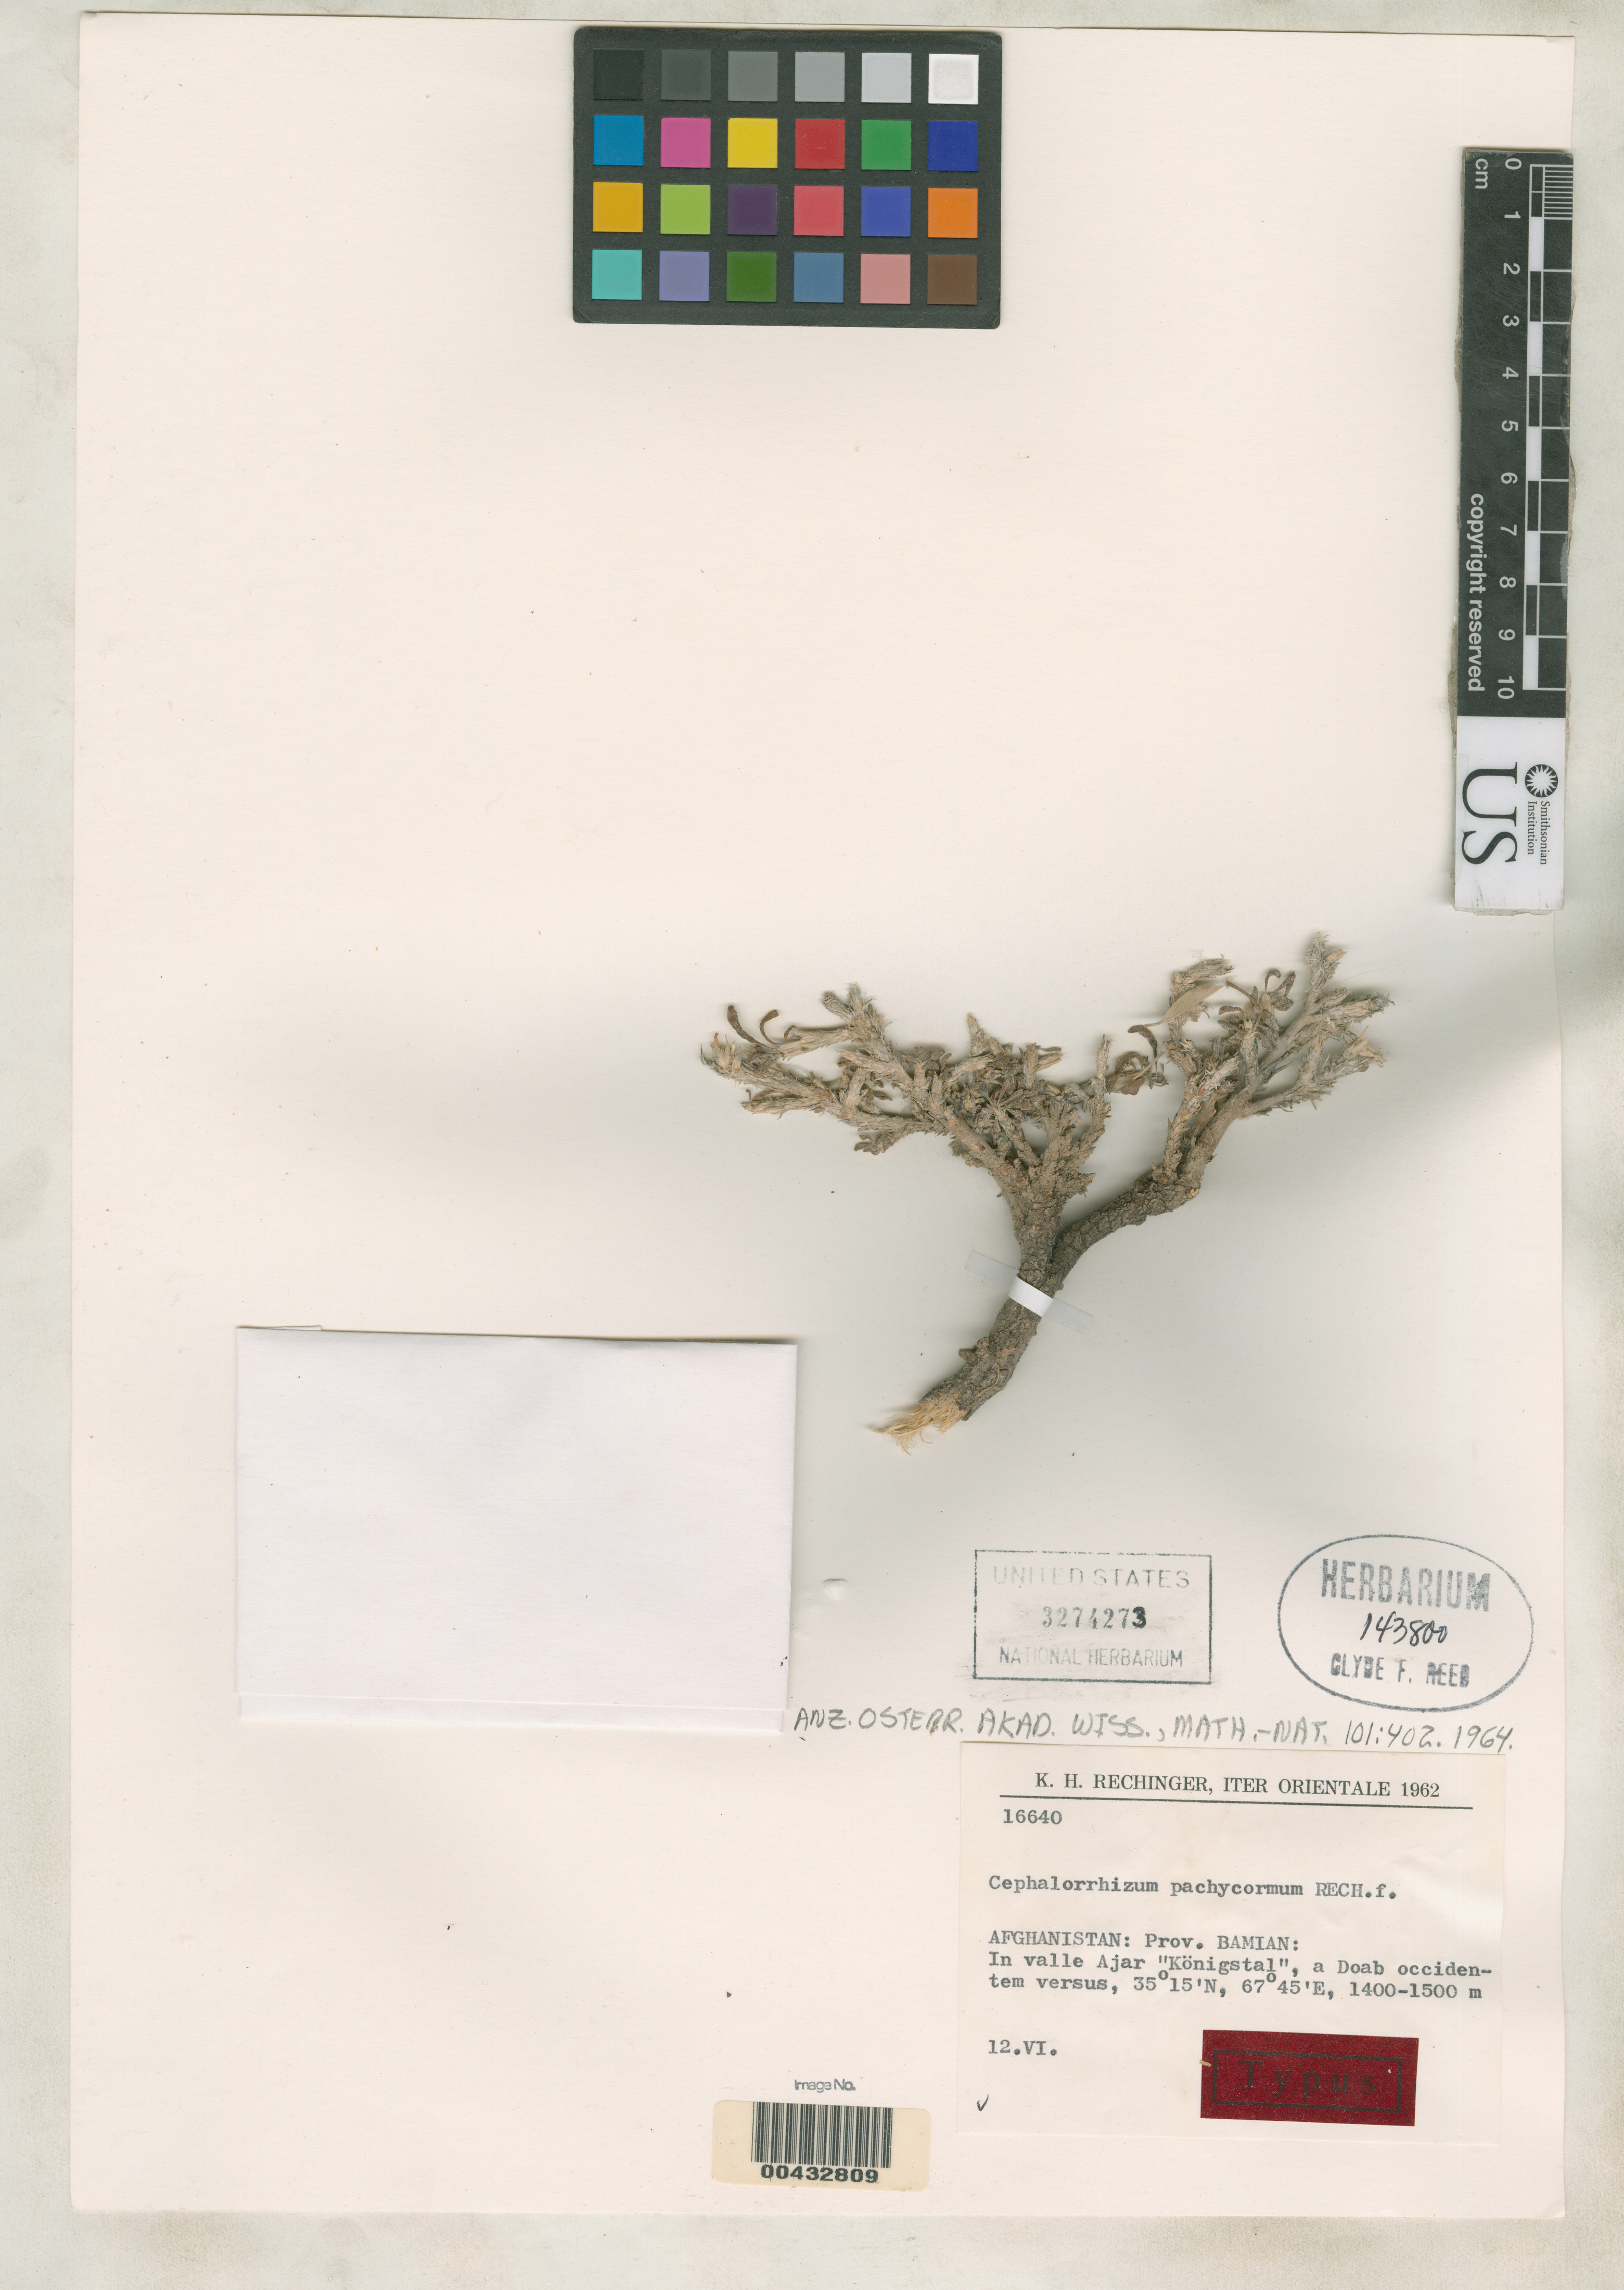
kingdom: Plantae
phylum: Tracheophyta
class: Magnoliopsida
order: Caryophyllales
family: Plumbaginaceae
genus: Cephalorhizum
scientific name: Cephalorhizum pachycormum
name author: Rech. f.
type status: Isotype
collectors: K. H. Rechinger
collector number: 16640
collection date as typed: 12 Jun 1962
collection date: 1962-06-12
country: Afghanistan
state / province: Bamian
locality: Valle ajar "Konigstal" a doab occidentem versus.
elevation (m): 1400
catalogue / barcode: US 3274273